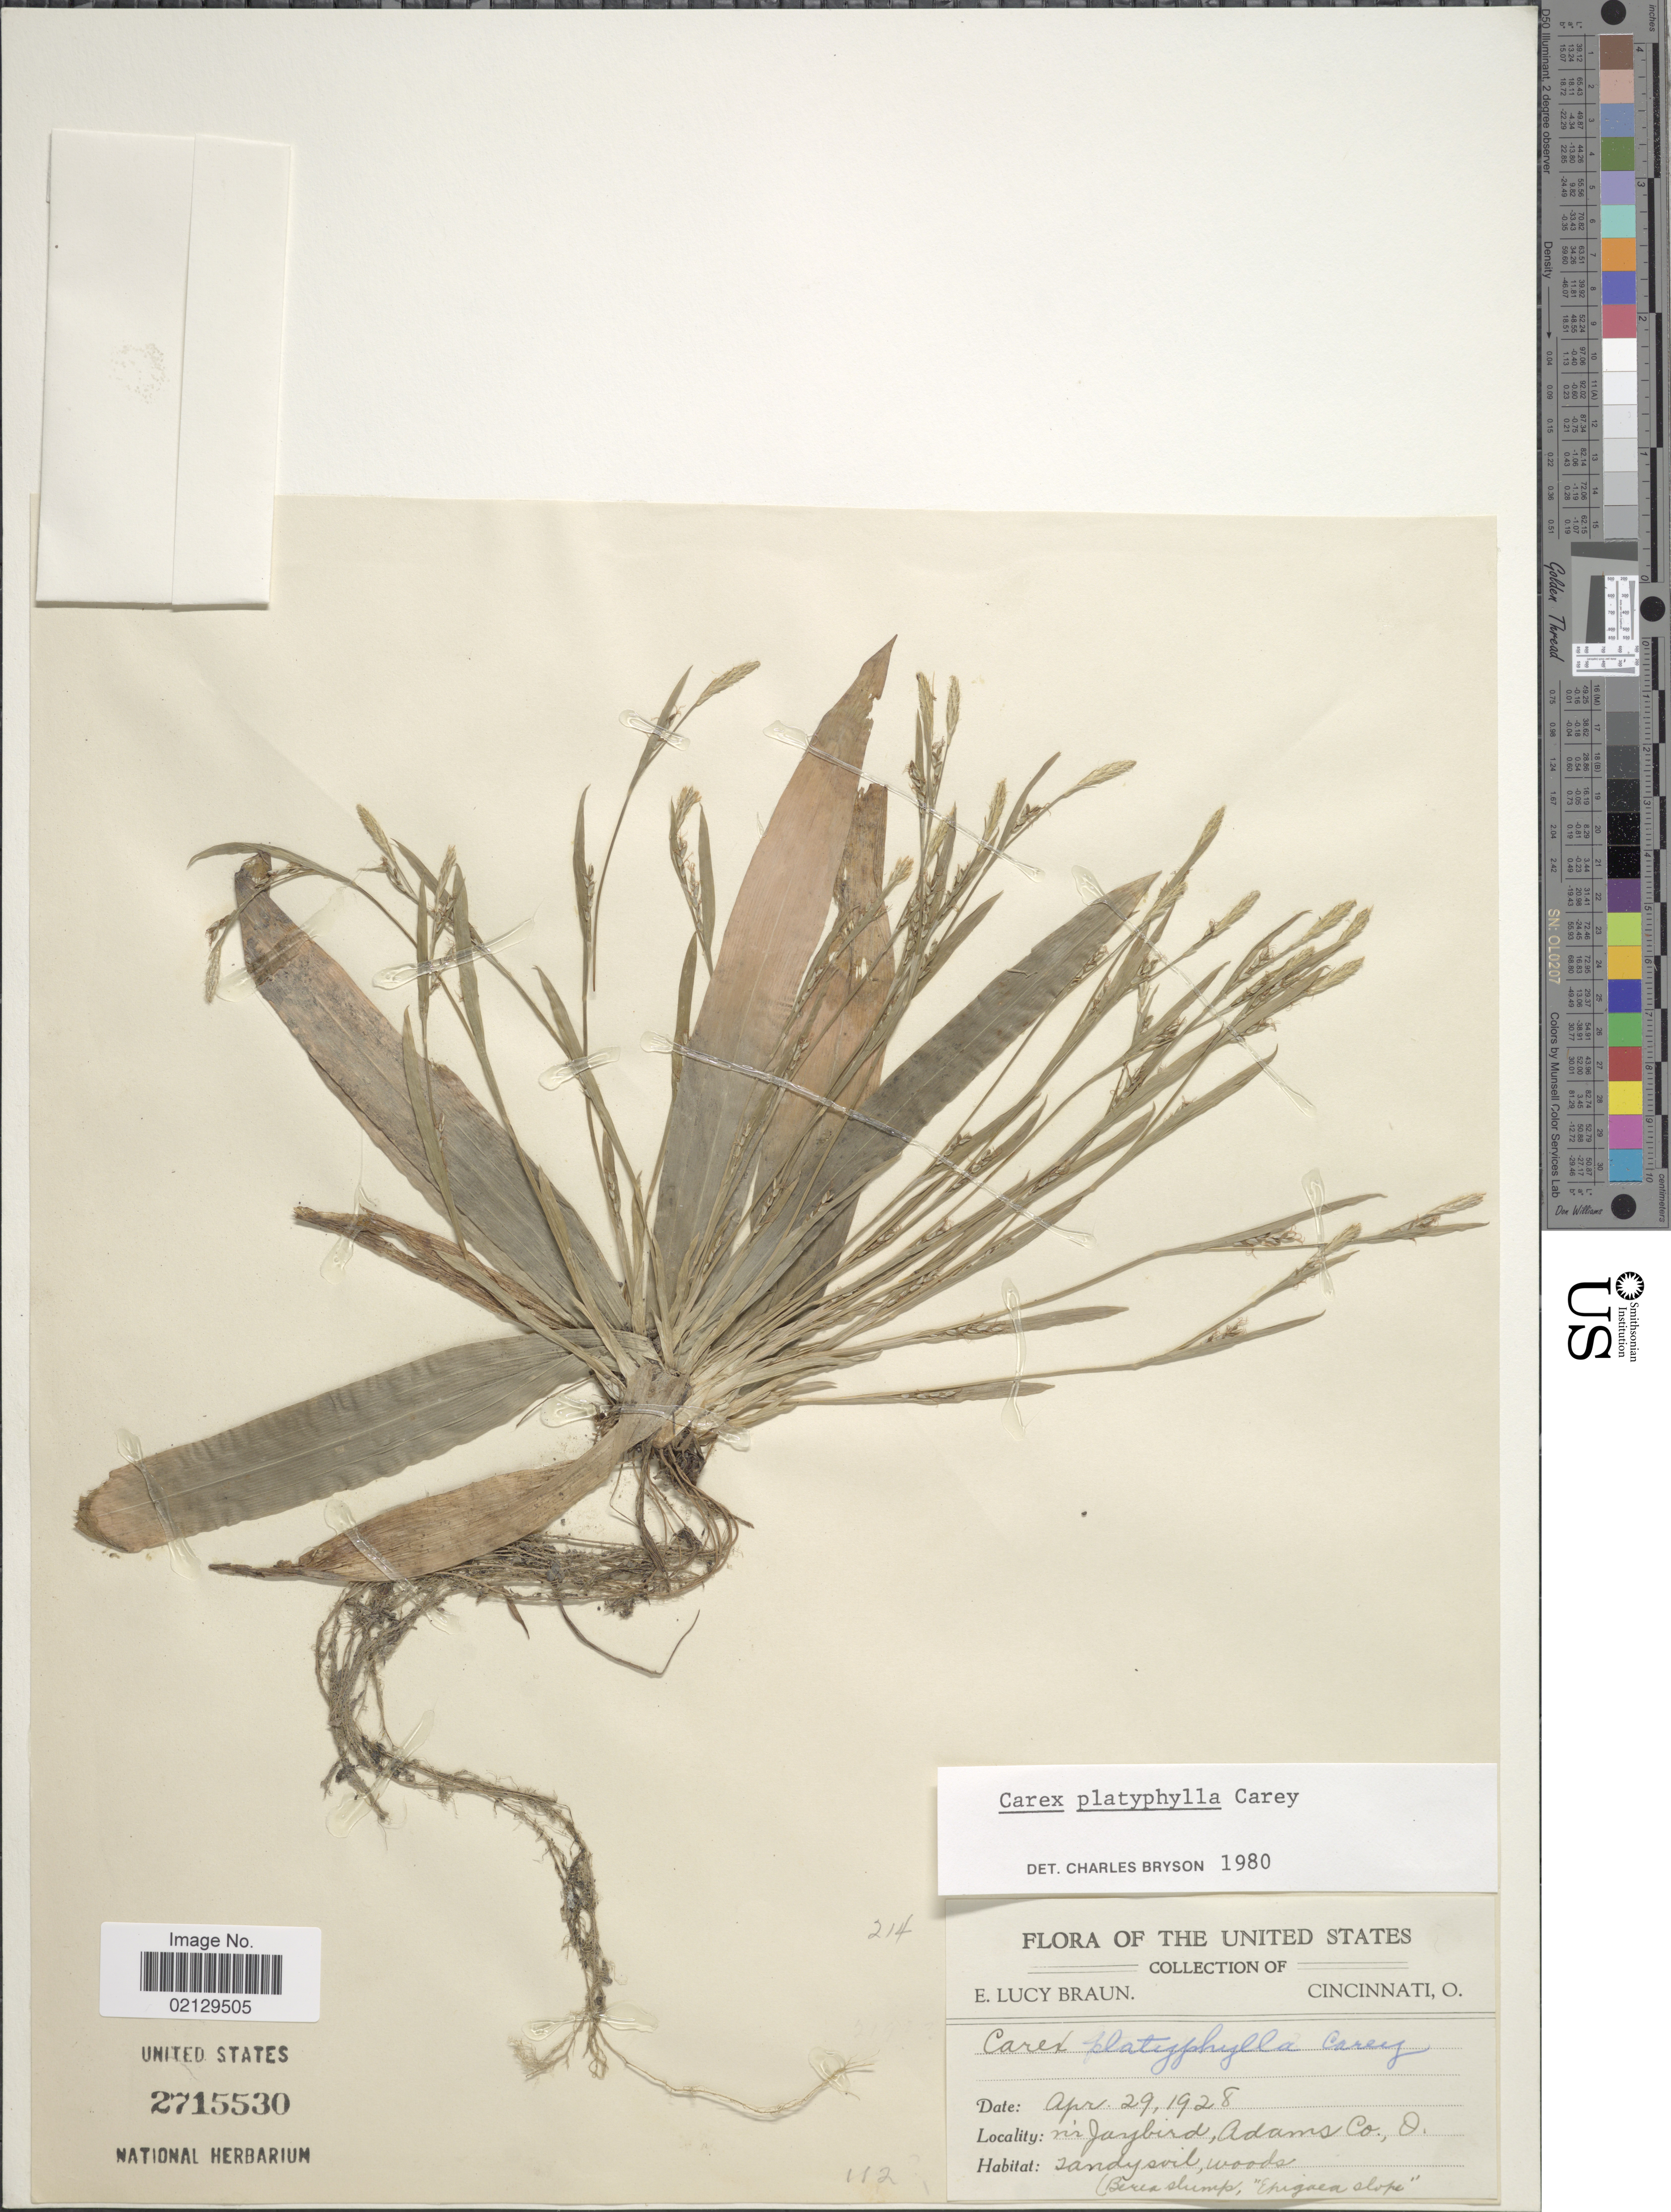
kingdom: Plantae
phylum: Tracheophyta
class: Liliopsida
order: Poales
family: Cyperaceae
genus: Carex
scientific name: Carex platyphylla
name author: J. Carey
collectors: E. L. Braun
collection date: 1928-04-29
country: United States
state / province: Ohio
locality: Near Jaybird, Adams Co., O.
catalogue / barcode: US 2715530